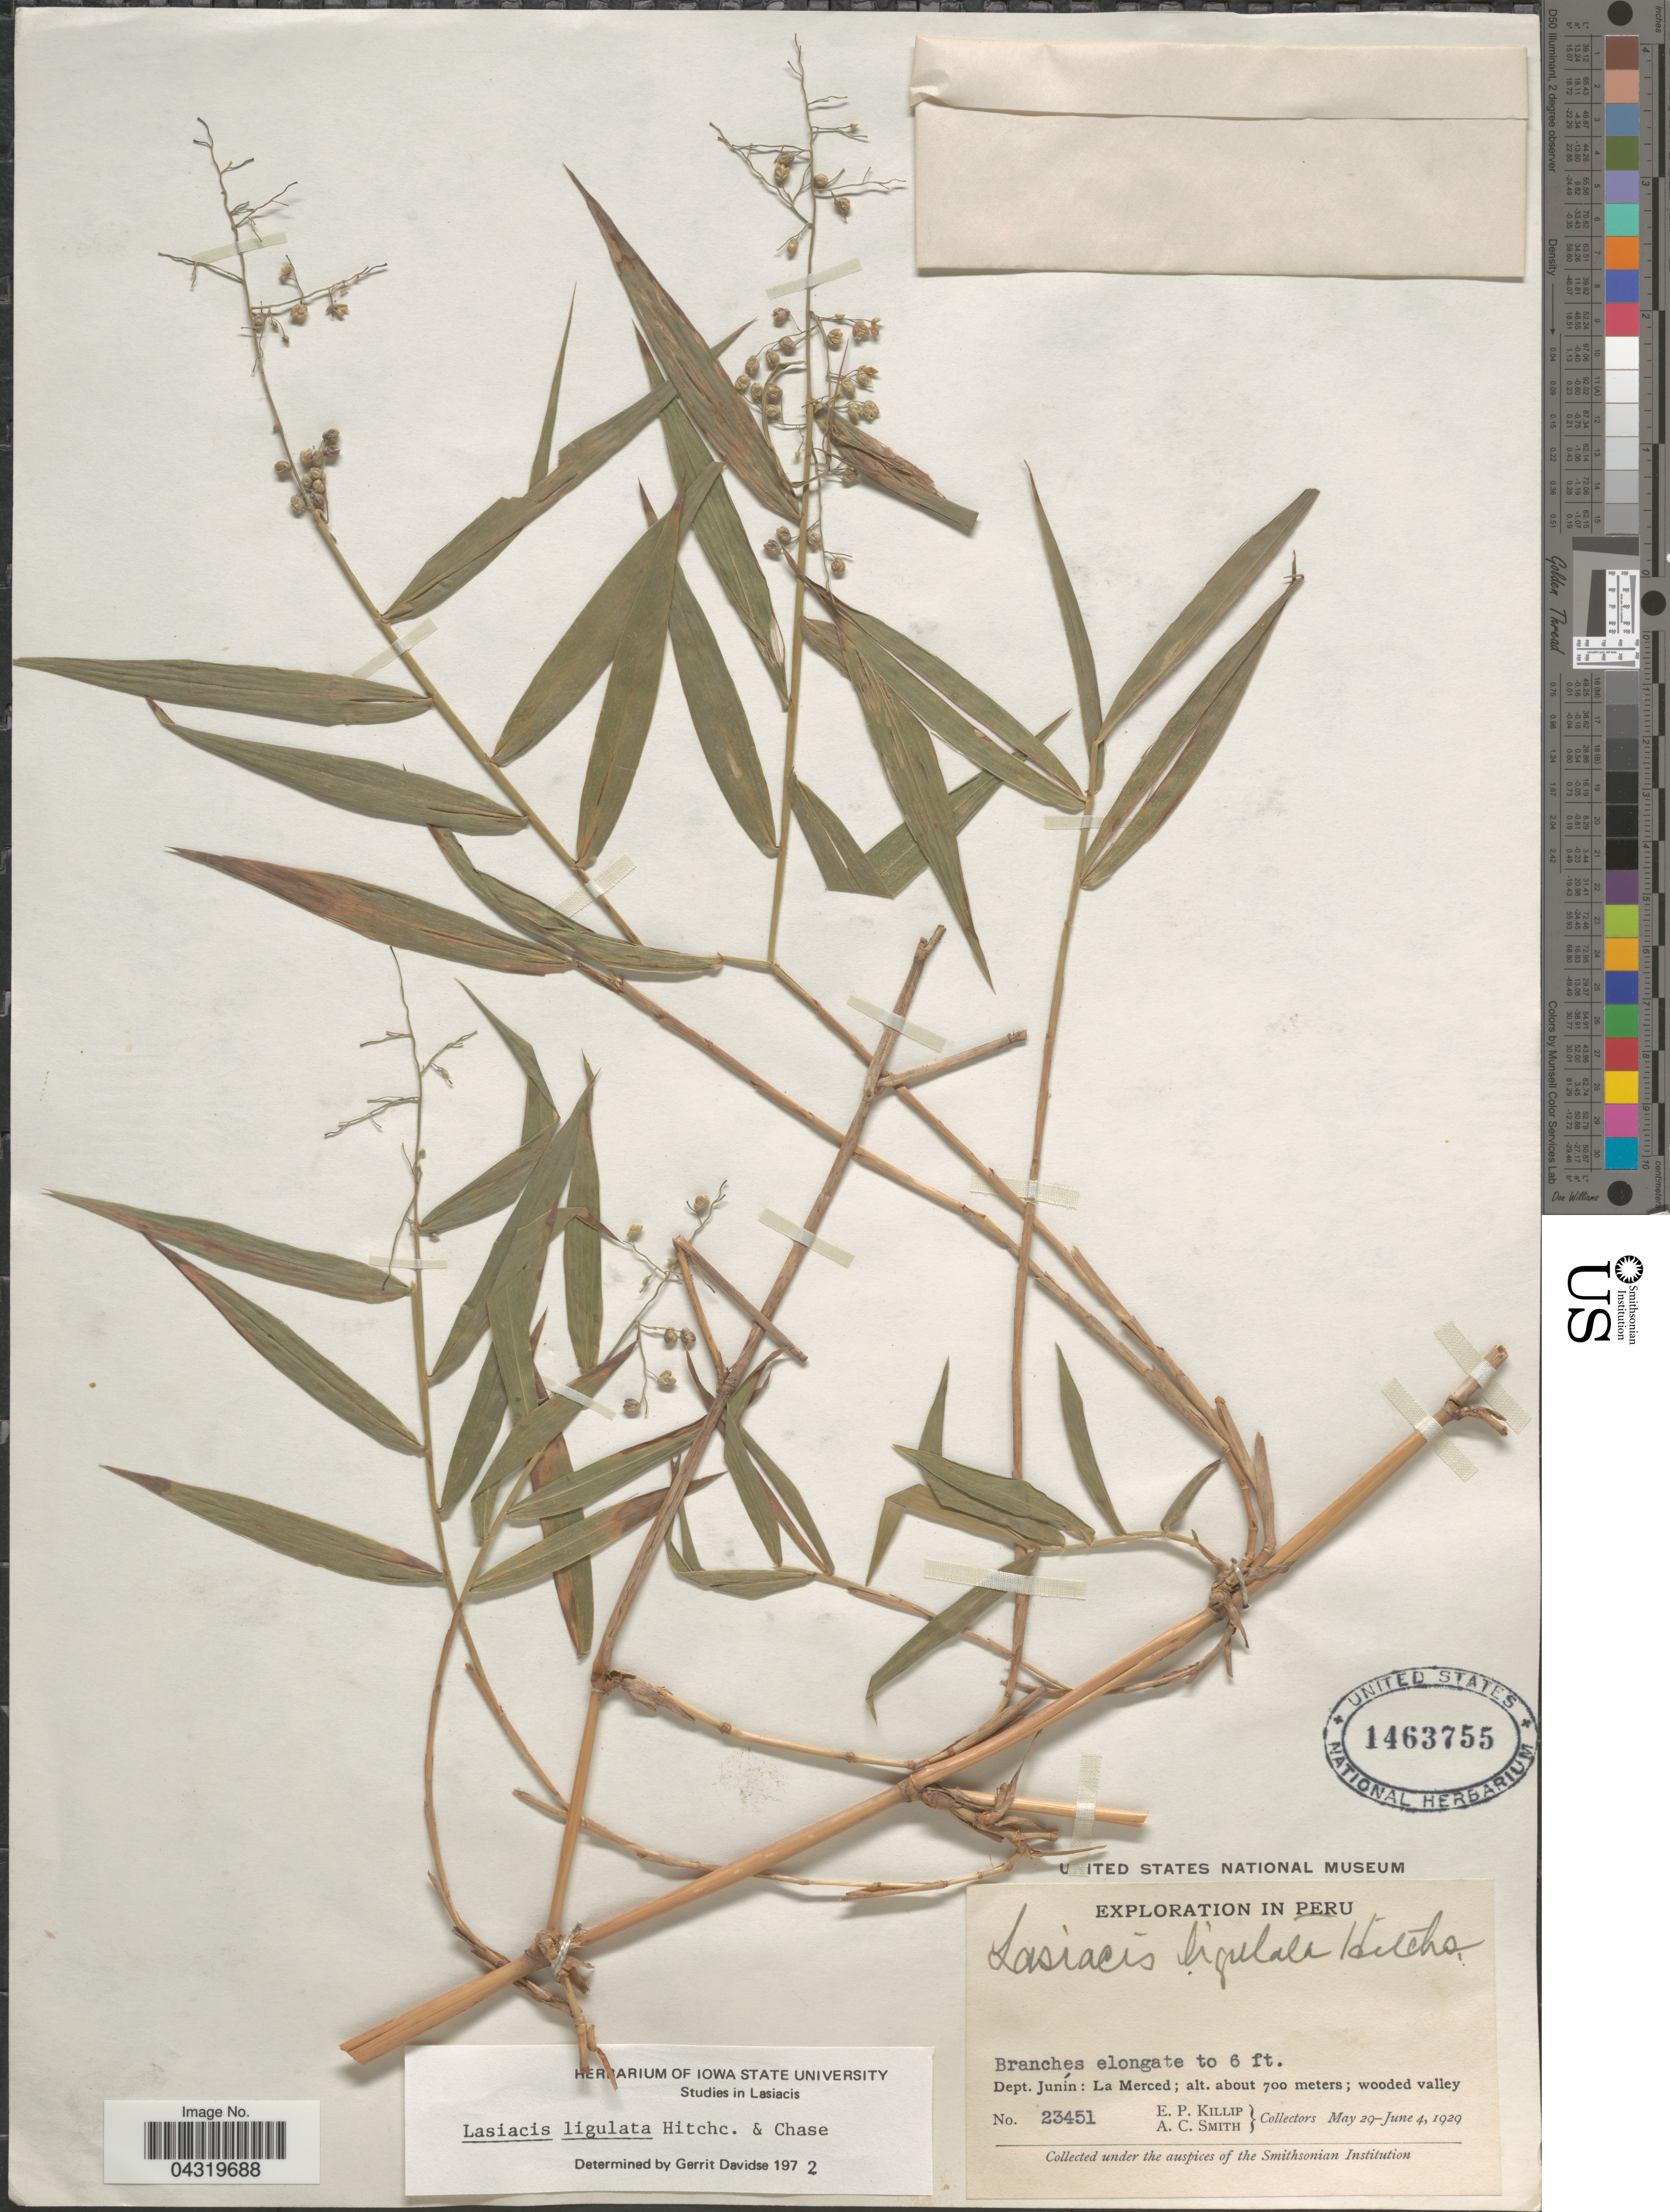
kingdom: Plantae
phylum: Tracheophyta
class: Liliopsida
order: Poales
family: Poaceae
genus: Lasiacis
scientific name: Lasiacis ligulata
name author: Hitchc. & Chase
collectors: E. P. Killip & A. C. Smith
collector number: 23451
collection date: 1929-05-29/1929-06-04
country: Peru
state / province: Junín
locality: Exploration in Peru. Dept. Junín: La Merced; wooded valley.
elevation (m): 700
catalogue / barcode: US 1463755